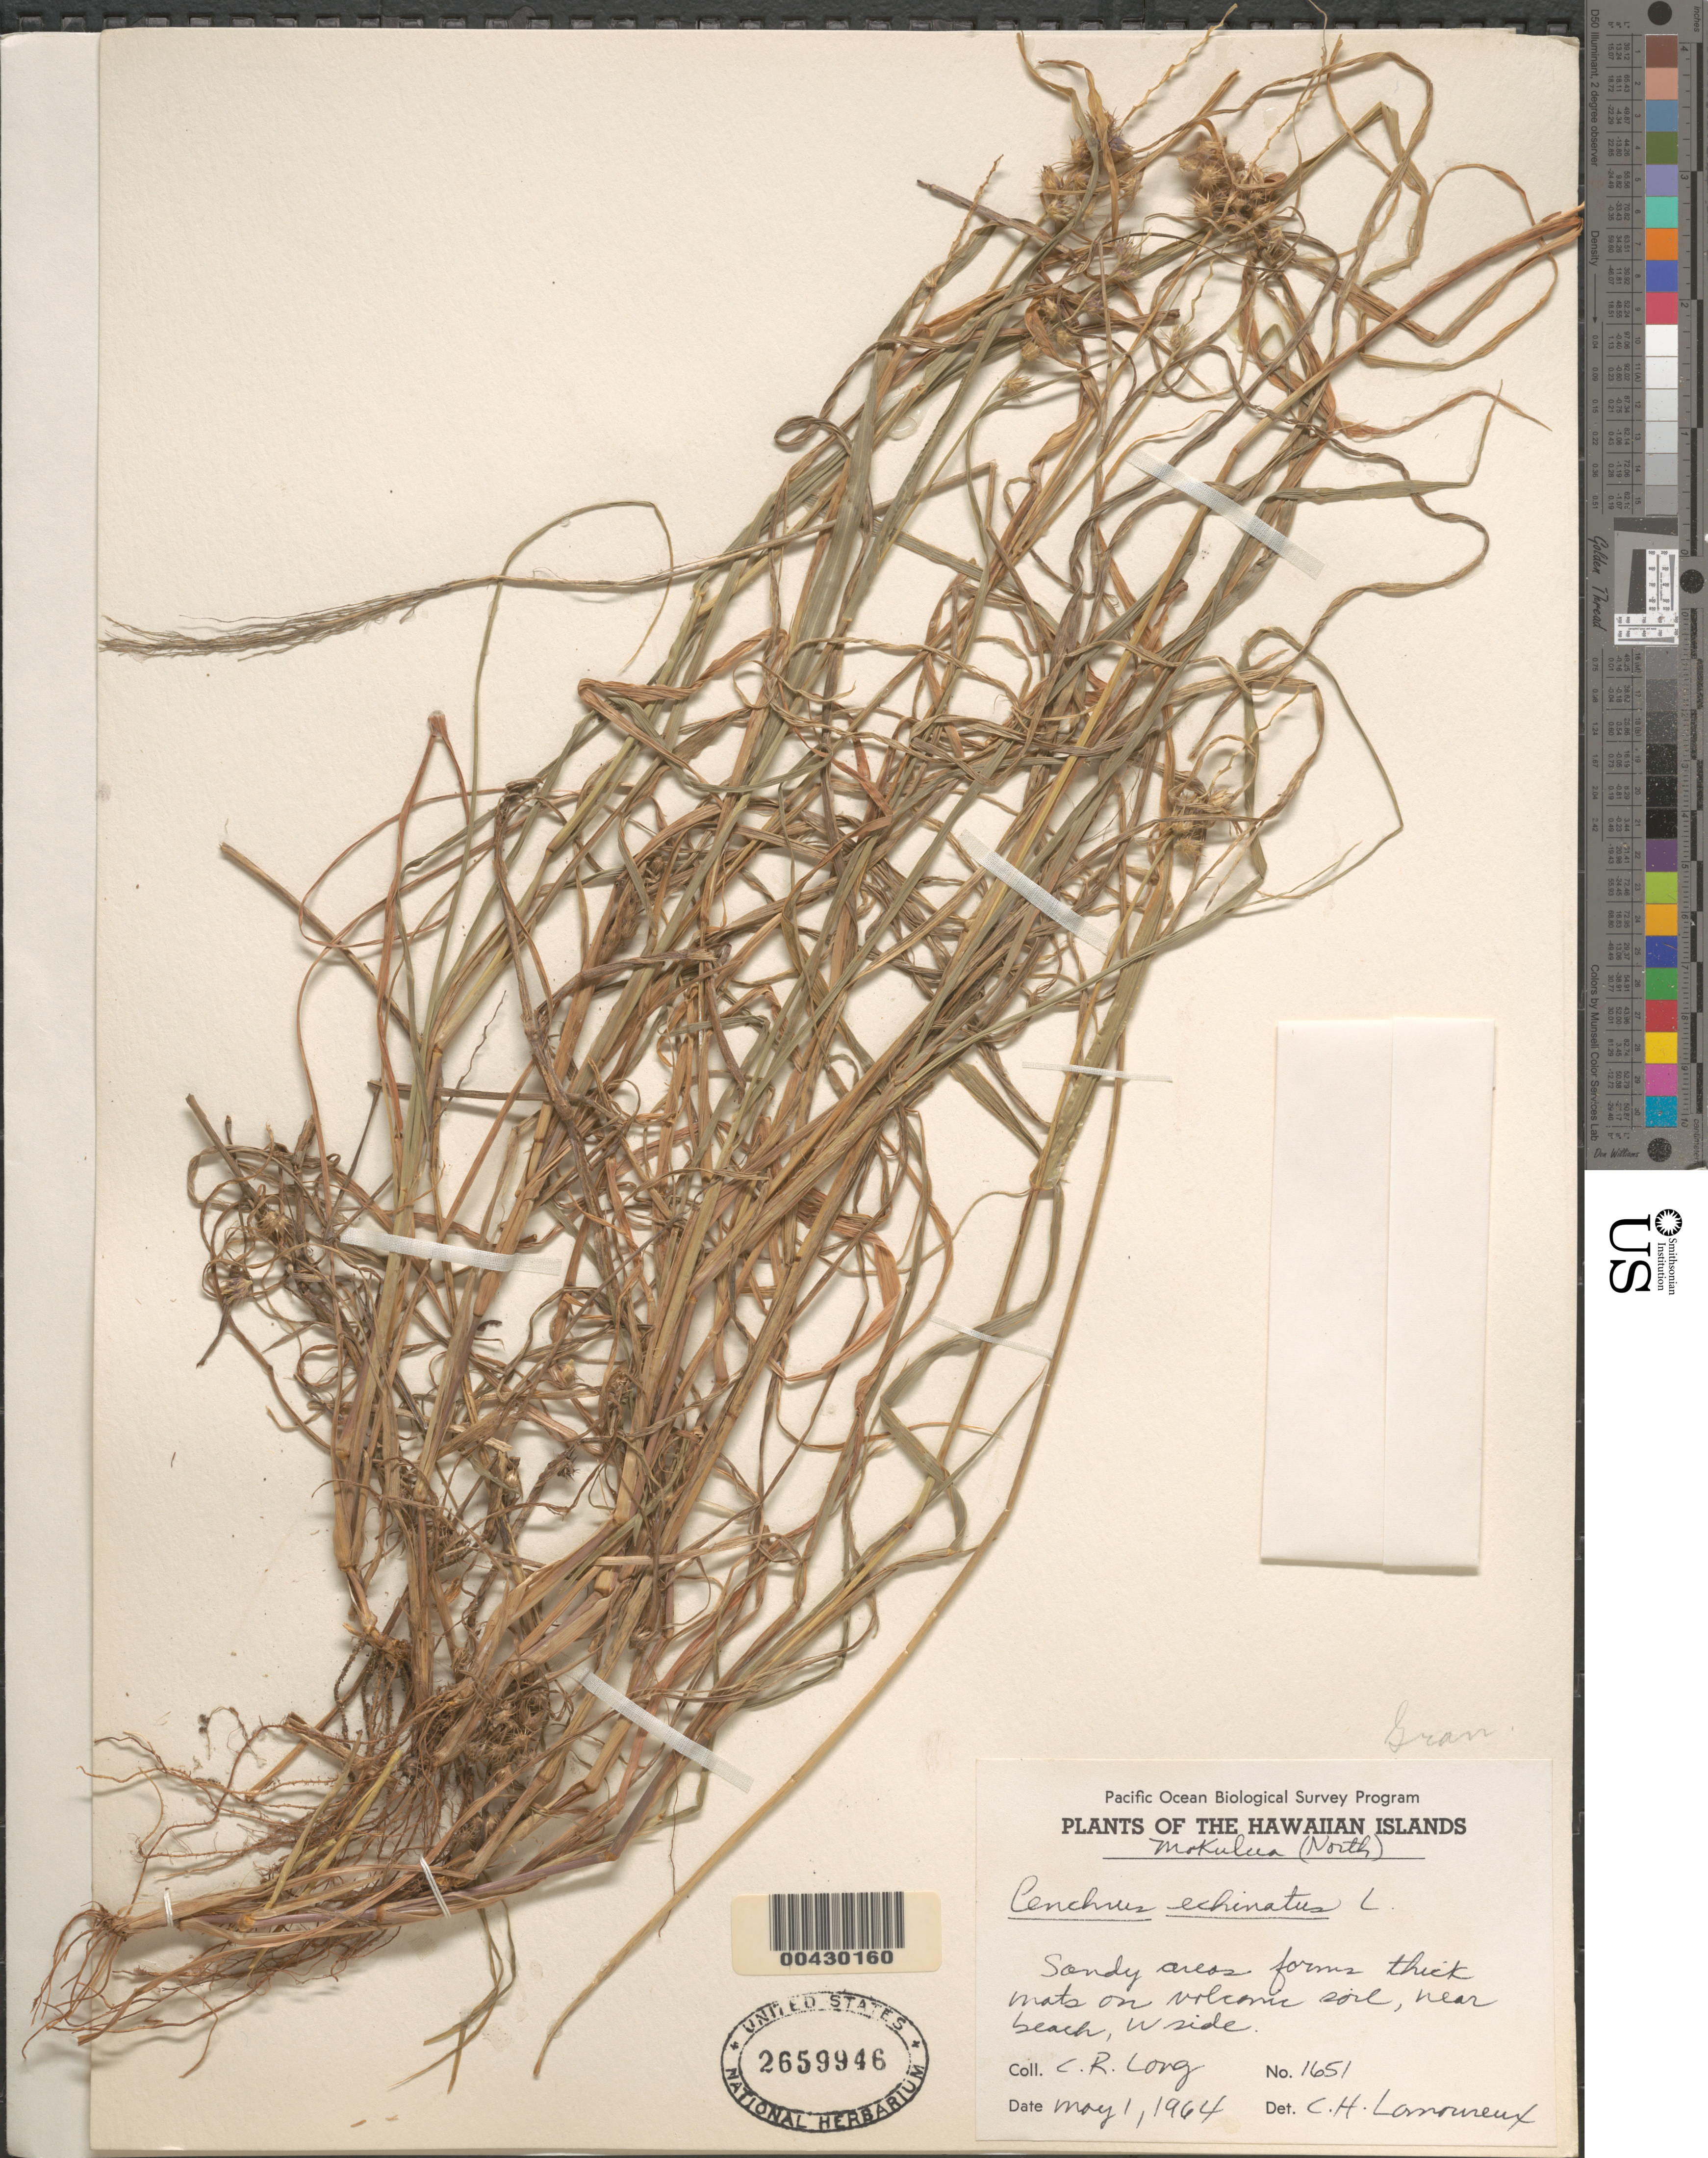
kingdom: Plantae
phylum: Tracheophyta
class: Liliopsida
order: Poales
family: Poaceae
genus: Cenchrus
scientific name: Cenchrus echinatus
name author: L.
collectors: C. Long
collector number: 1651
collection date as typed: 1 May 1964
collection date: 1964-05-01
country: United States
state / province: Hawaii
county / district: Honolulu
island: Mokulua Islets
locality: (North) near beach west side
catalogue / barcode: US 2659946